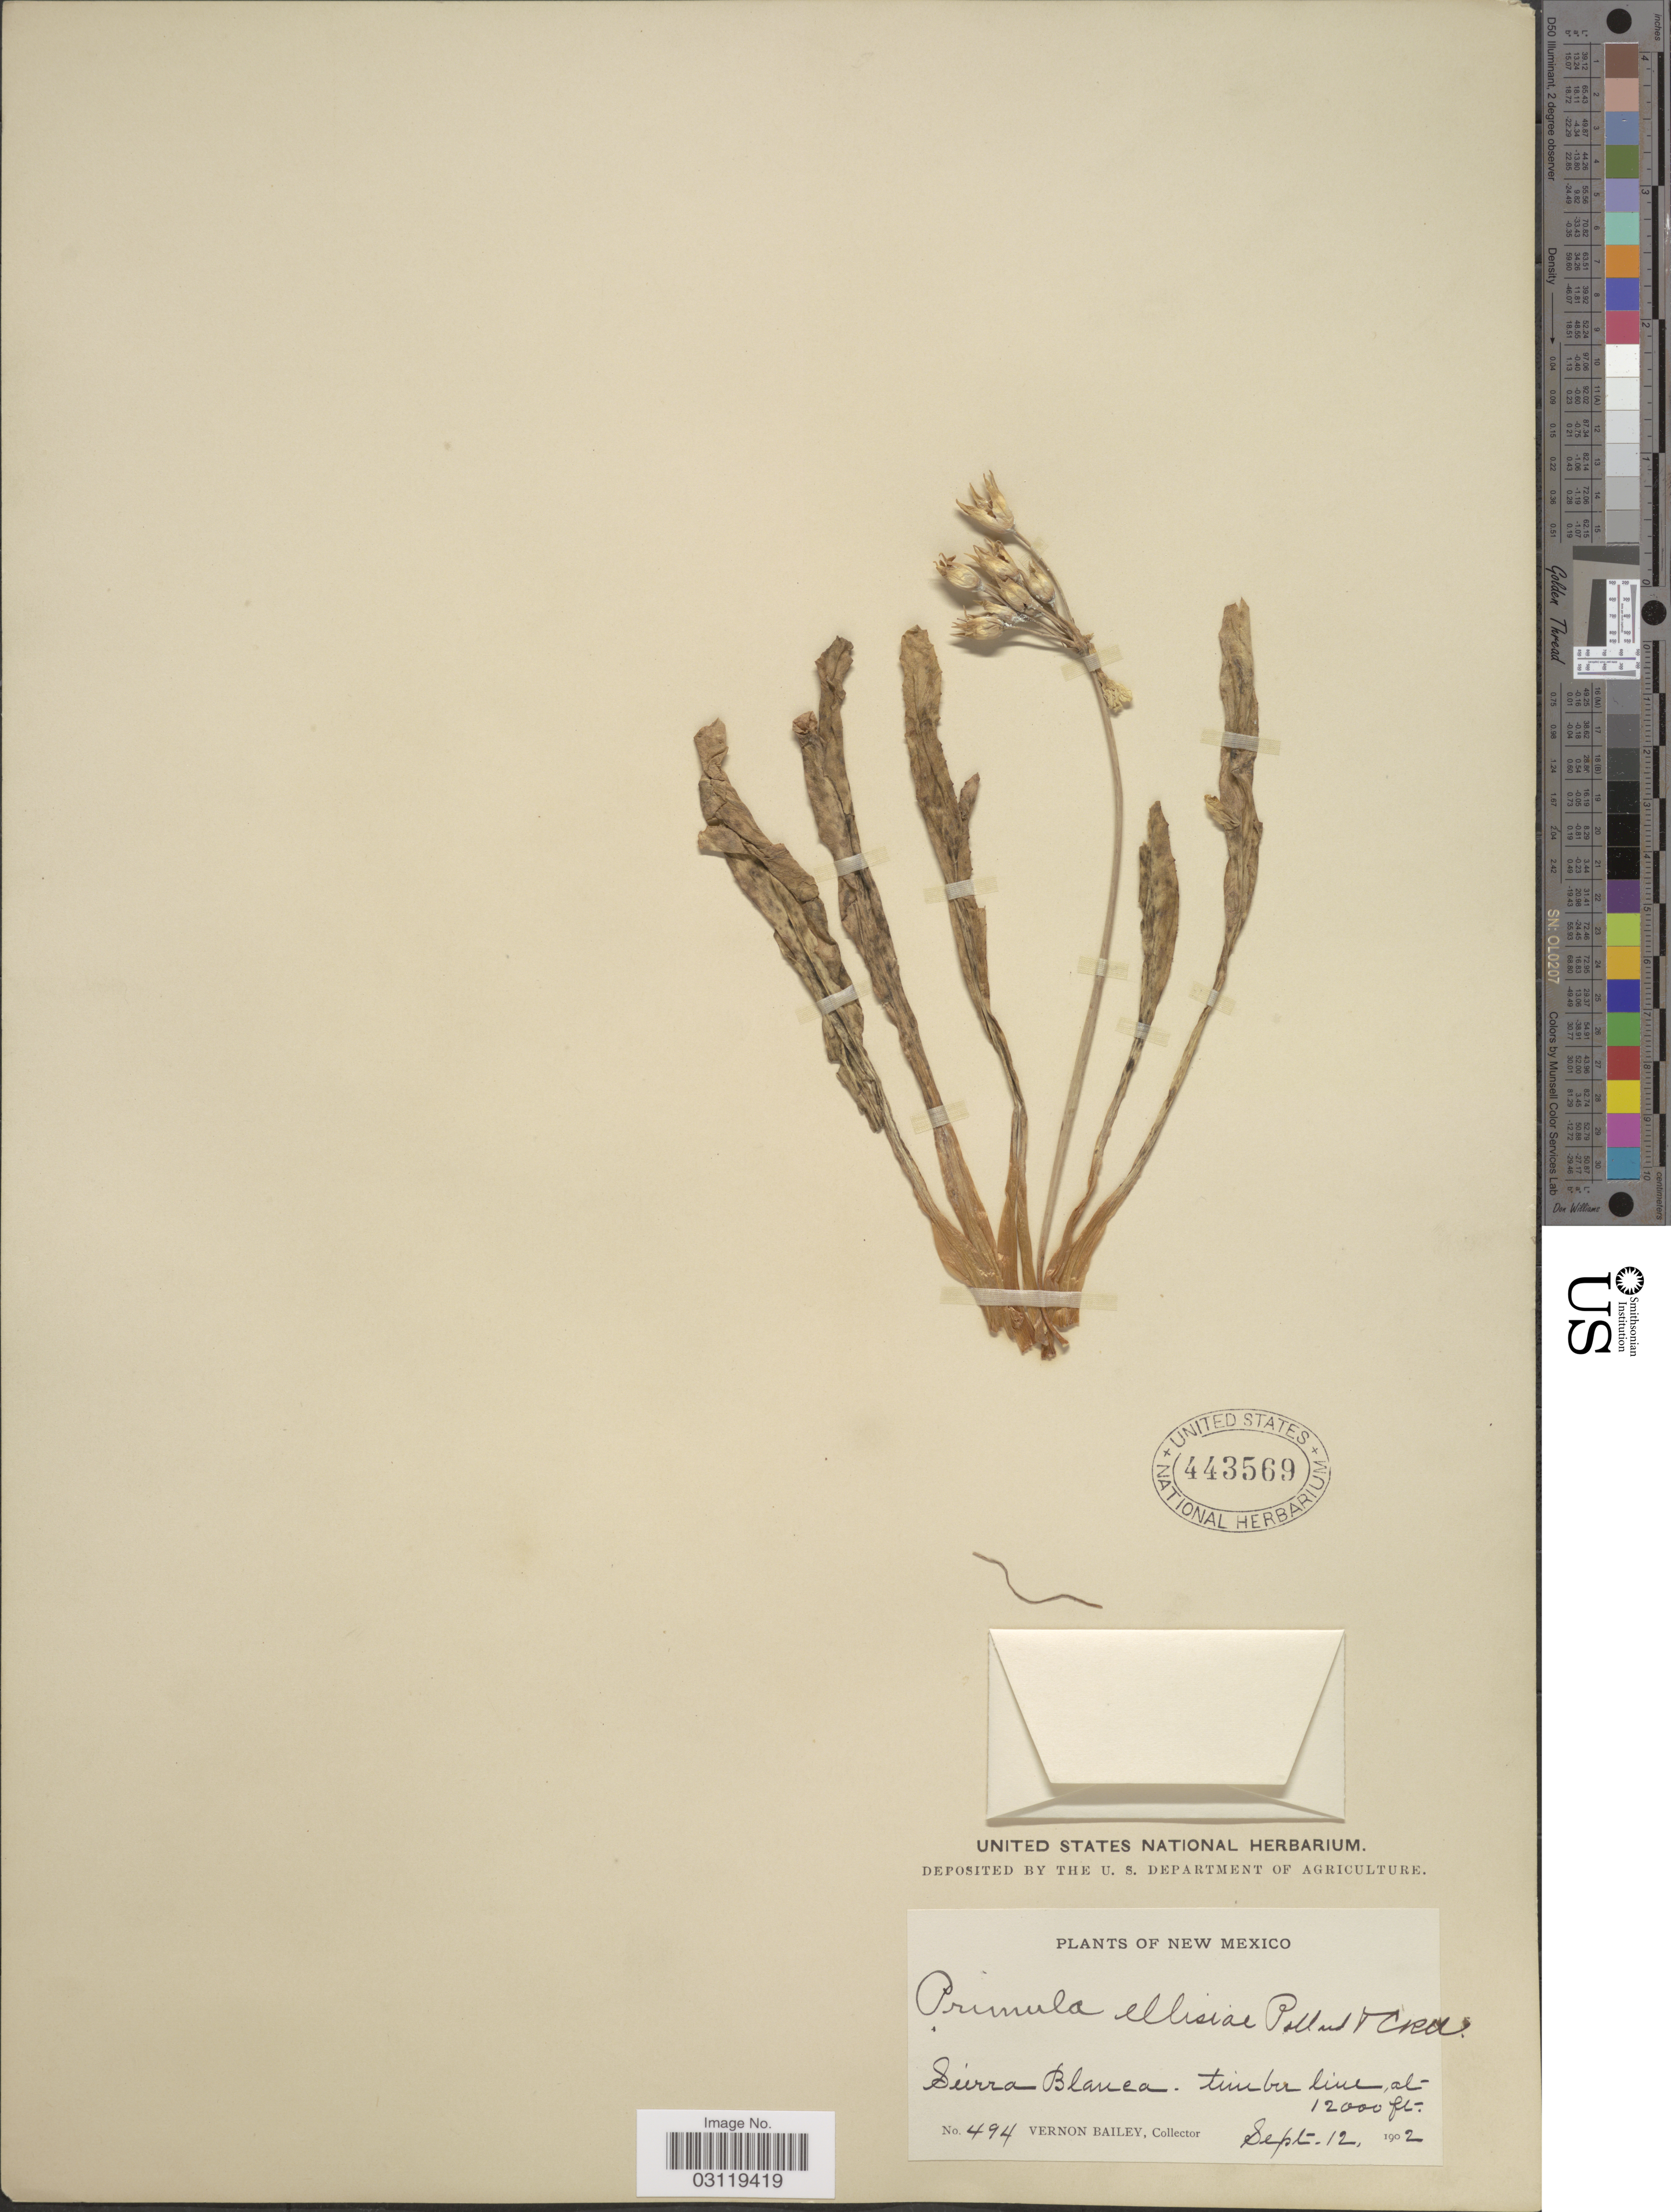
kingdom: Plantae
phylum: Tracheophyta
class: Magnoliopsida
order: Ericales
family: Primulaceae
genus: Primula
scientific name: Primula ellisiae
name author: Pollard & Cockerell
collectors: V. O. Bailey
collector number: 494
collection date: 1902-09-12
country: United States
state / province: New Mexico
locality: Sierra Blanca.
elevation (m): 3658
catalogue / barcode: US 443569